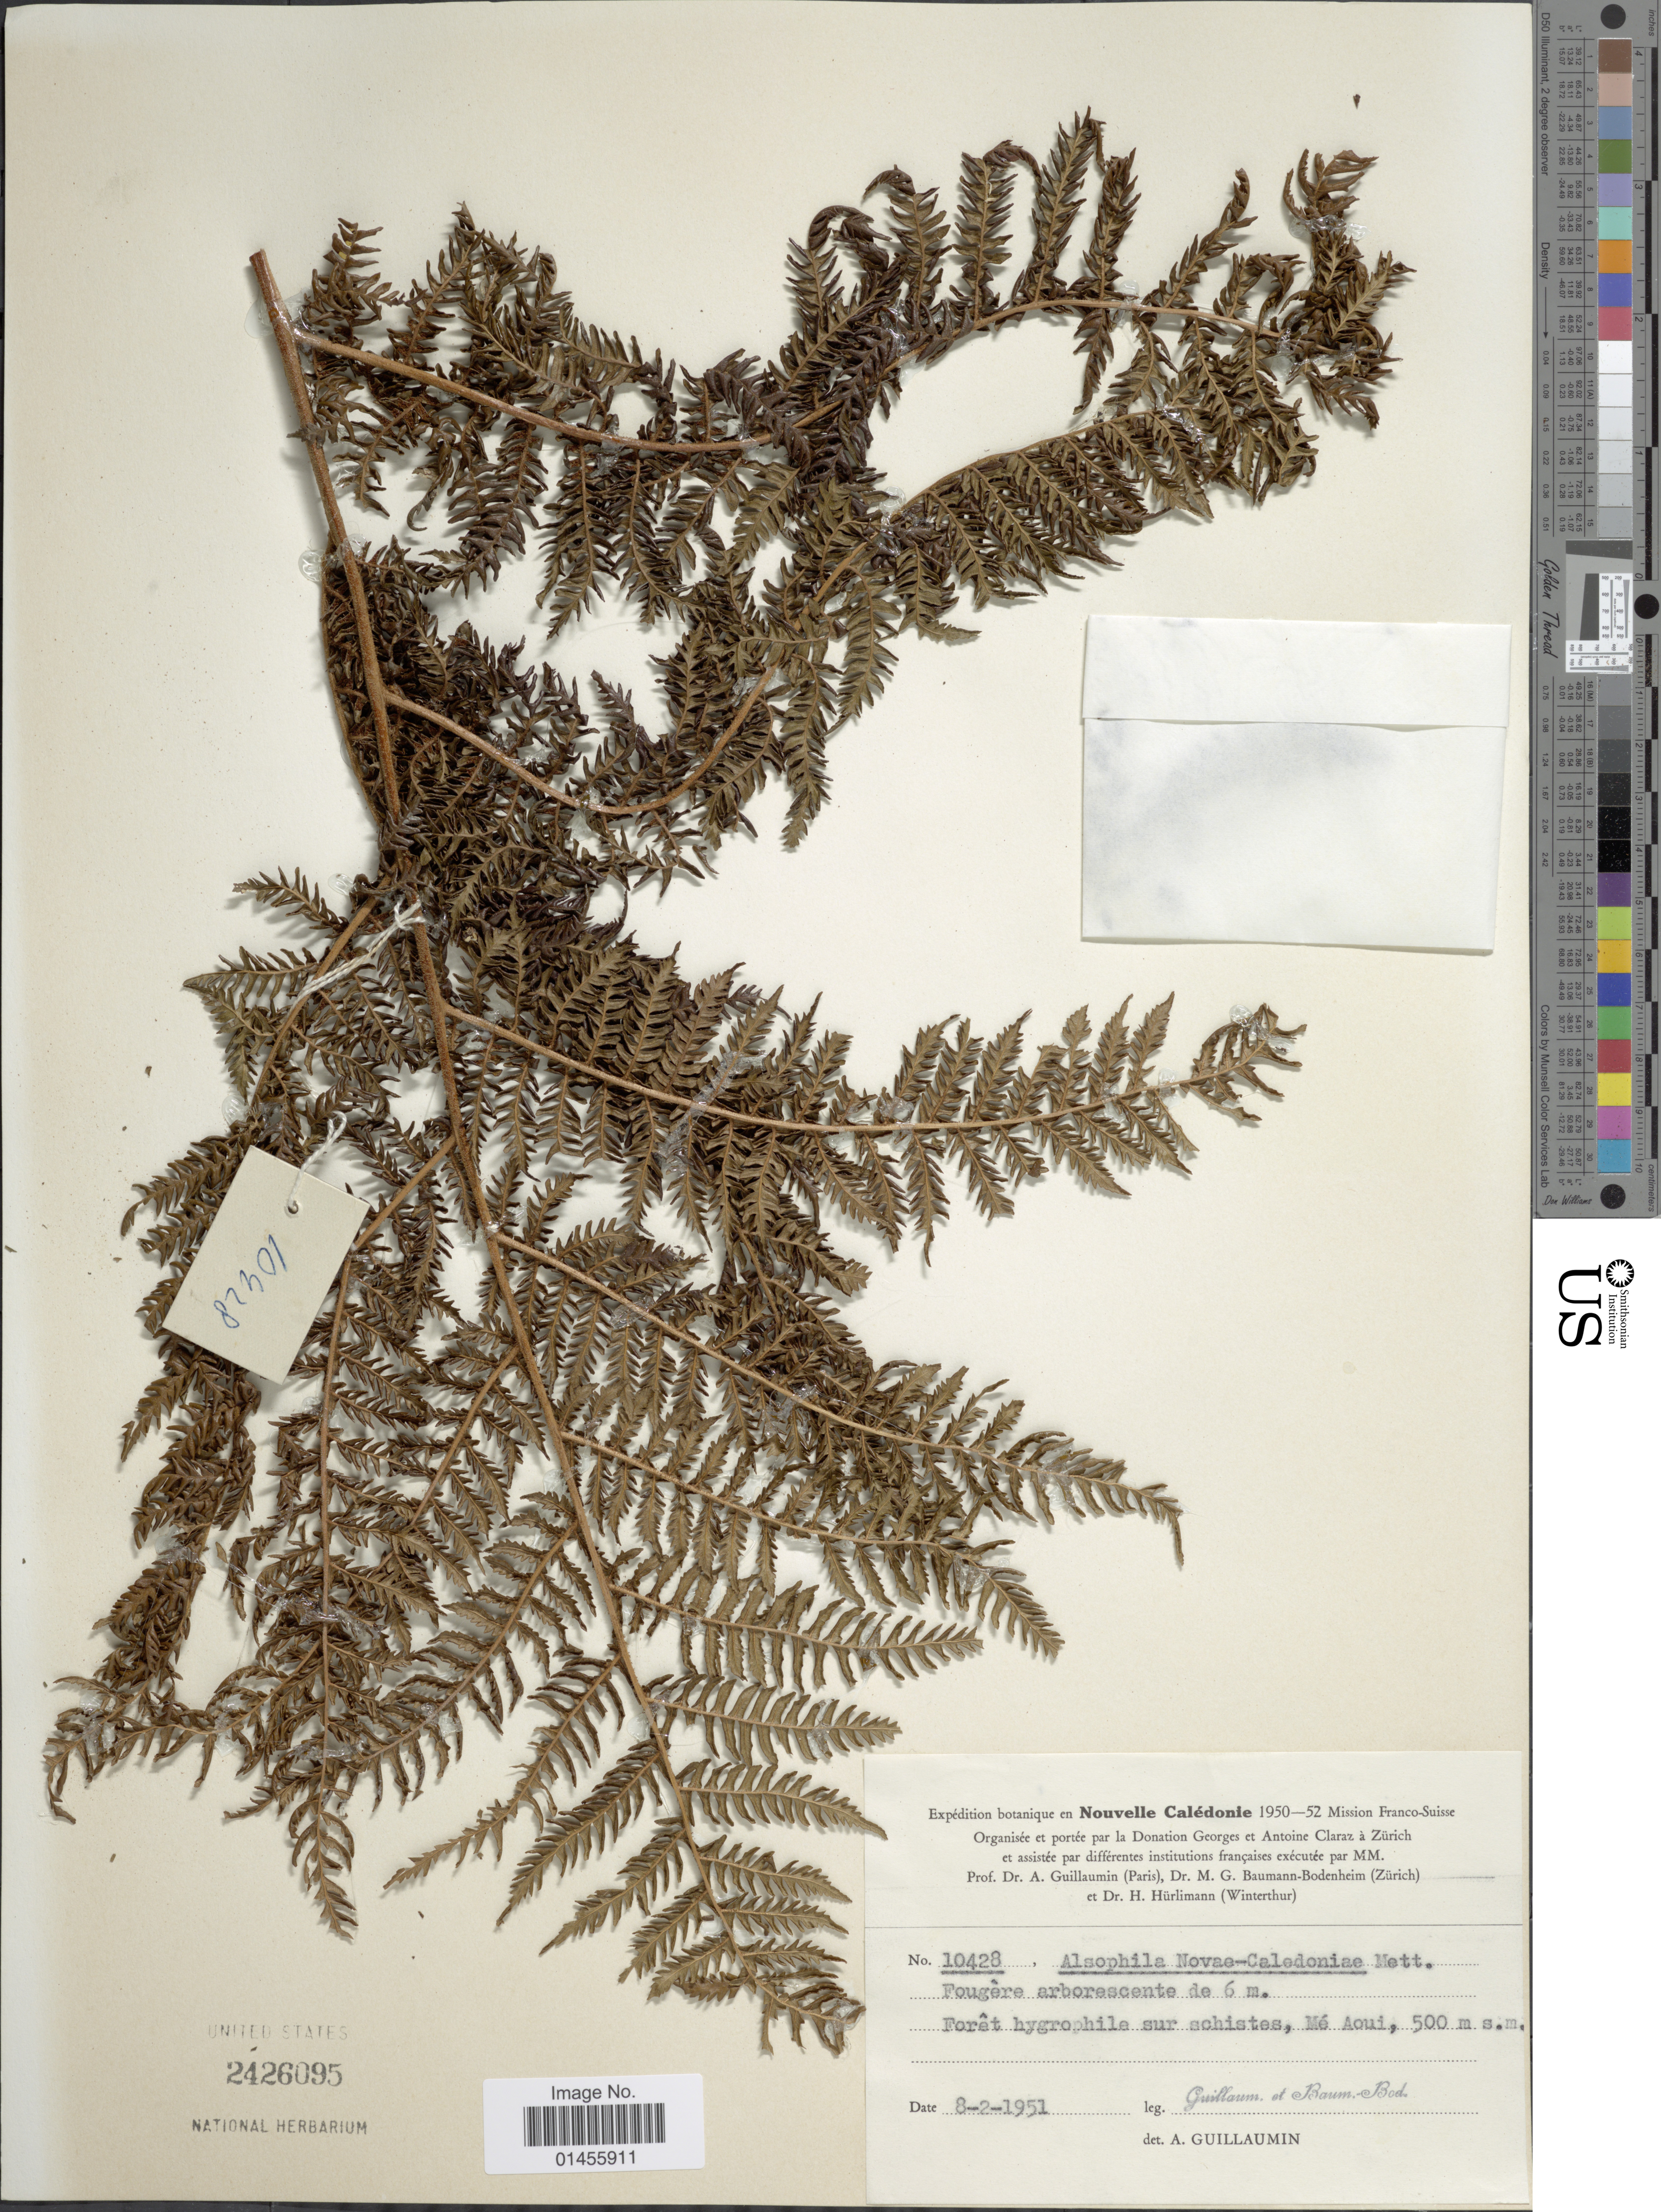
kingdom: Plantae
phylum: Tracheophyta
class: Polypodiopsida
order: Cyatheales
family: Cyatheaceae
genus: Alsophila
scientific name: Alsophila novae-caledoniae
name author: Mett.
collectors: A. Guillaumin & M. G. Baumann-Bodenheim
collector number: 10428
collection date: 1951-02-08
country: New Caledonia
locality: Foret hygrophile sur schistes, Me Aoui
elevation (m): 500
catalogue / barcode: US 2426095